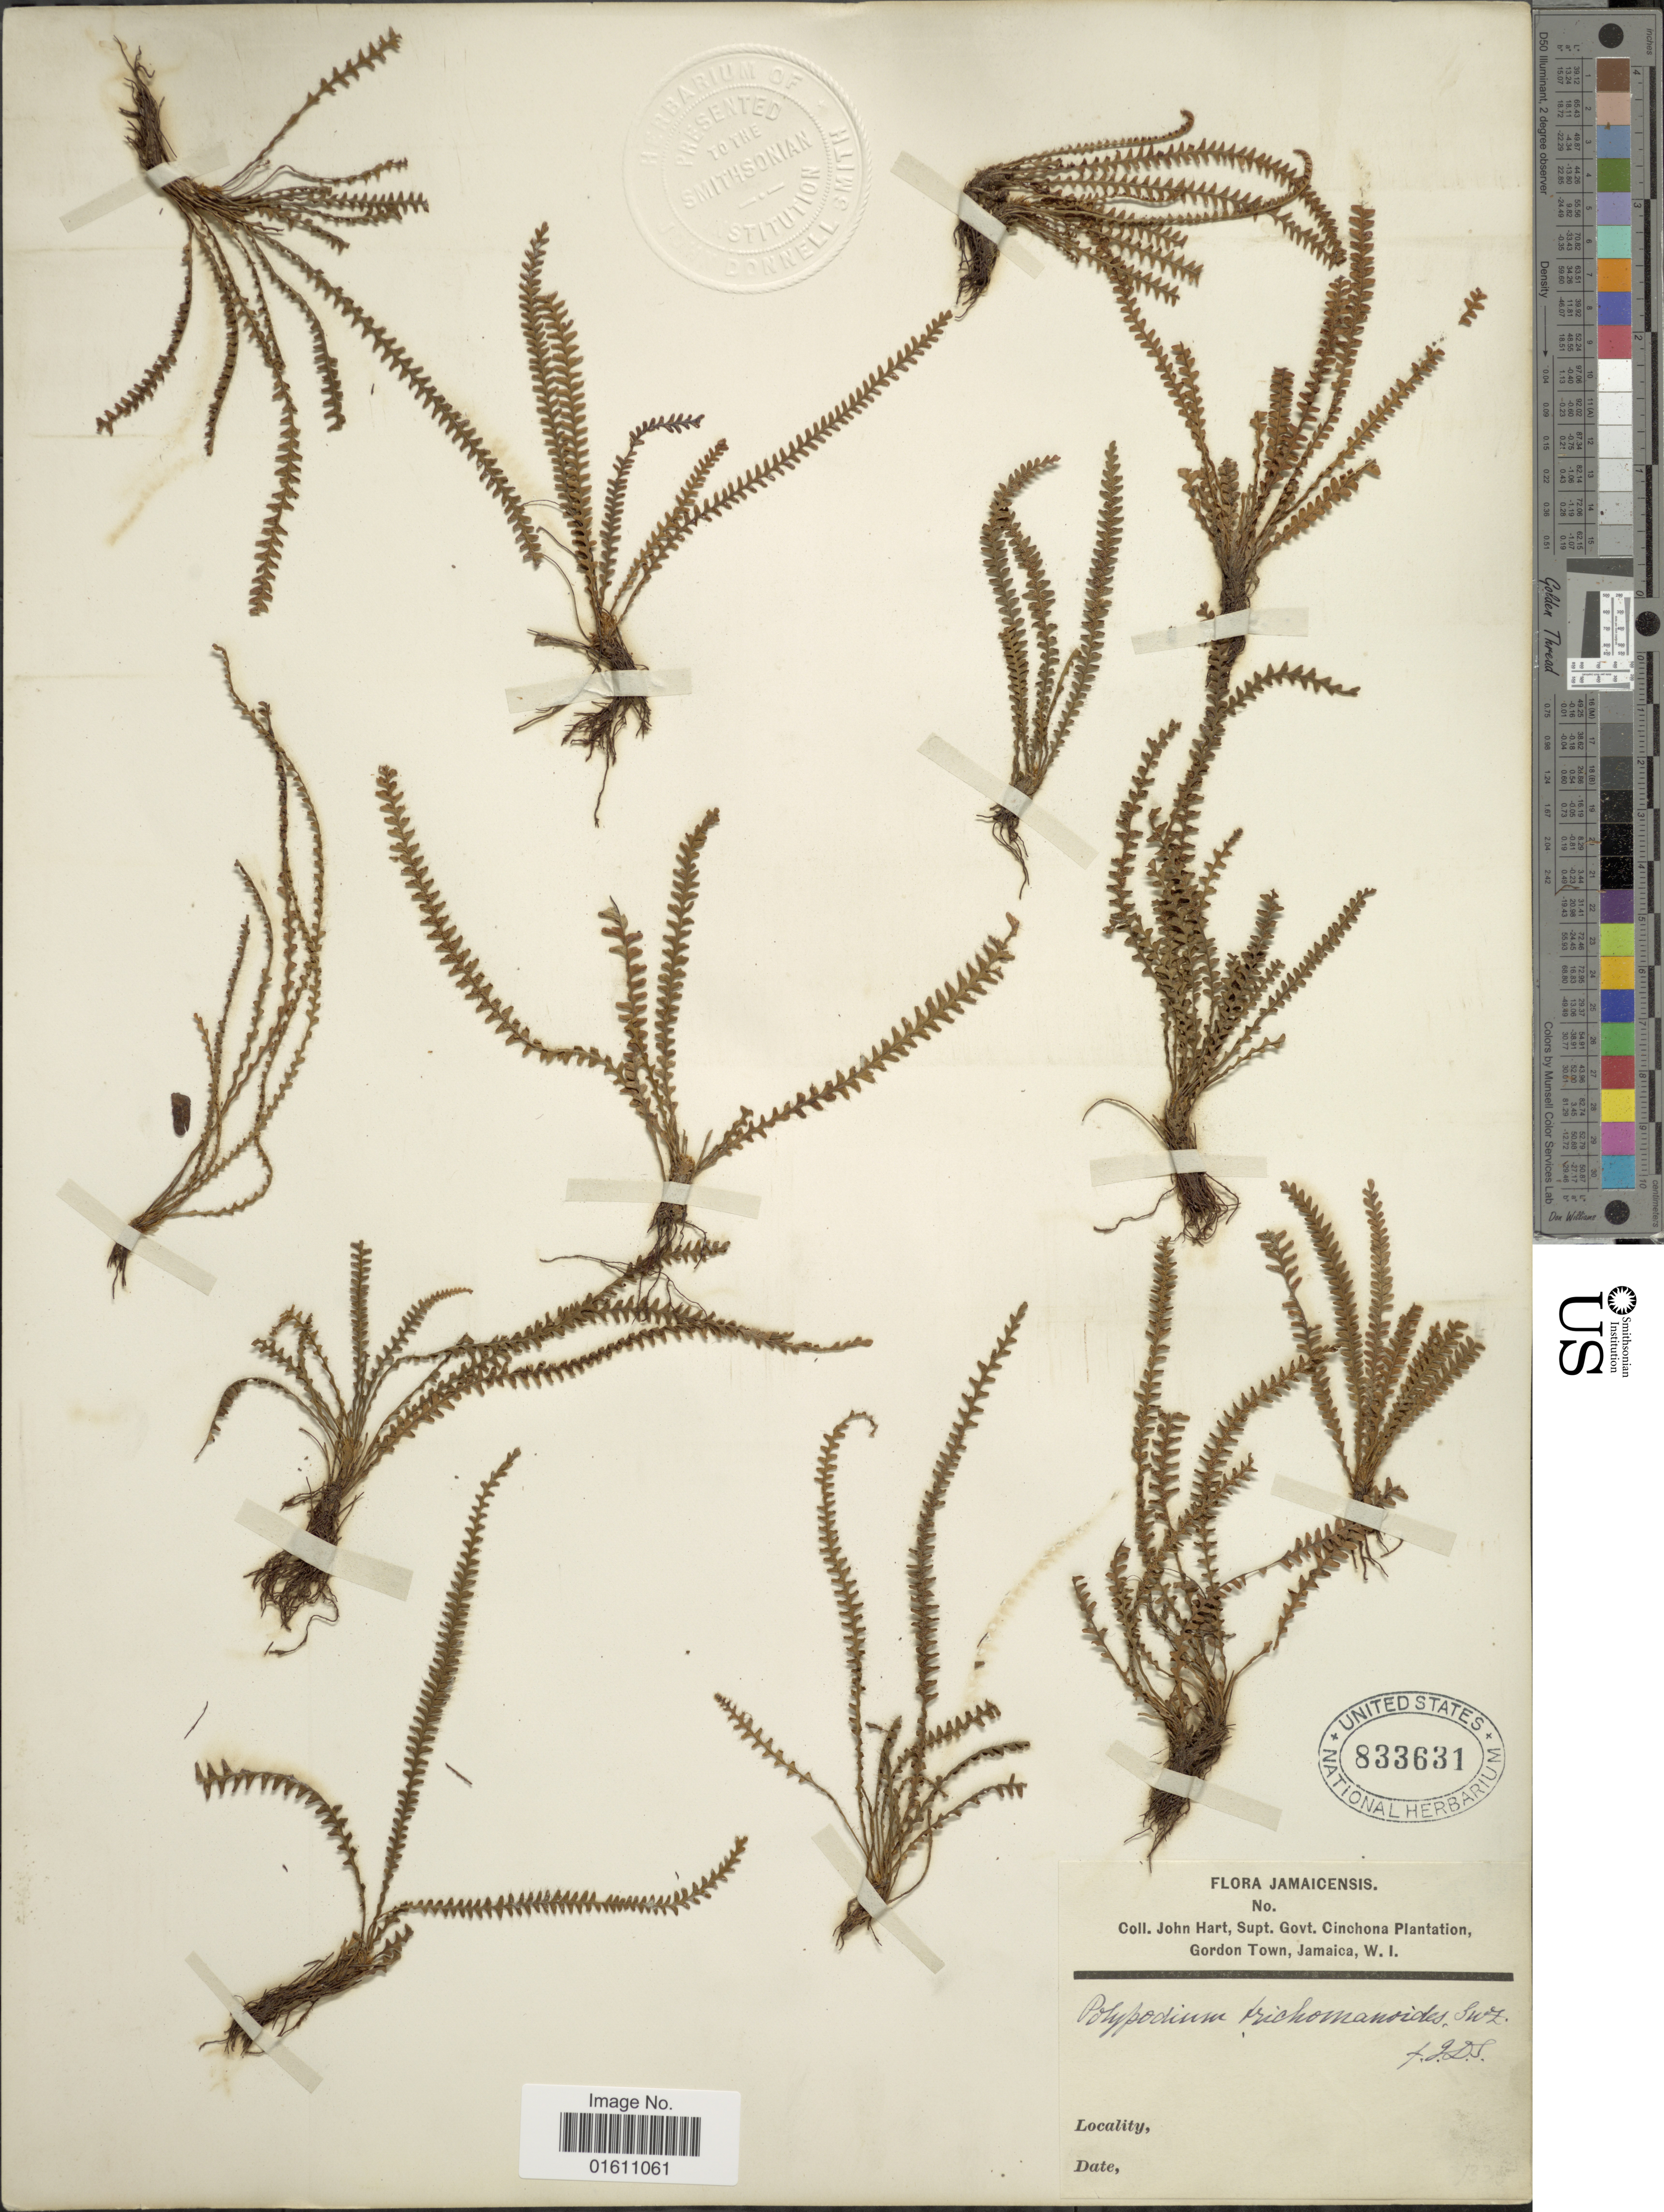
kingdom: Plantae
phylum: Tracheophyta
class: Polypodiopsida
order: Polypodiales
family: Polypodiaceae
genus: Moranopteris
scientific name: Moranopteris trichomanoides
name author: (Sw.) R. Y. Hirai & J. Prado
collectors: J. H. Hart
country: Jamaica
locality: Jamaicenses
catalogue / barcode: US 833631